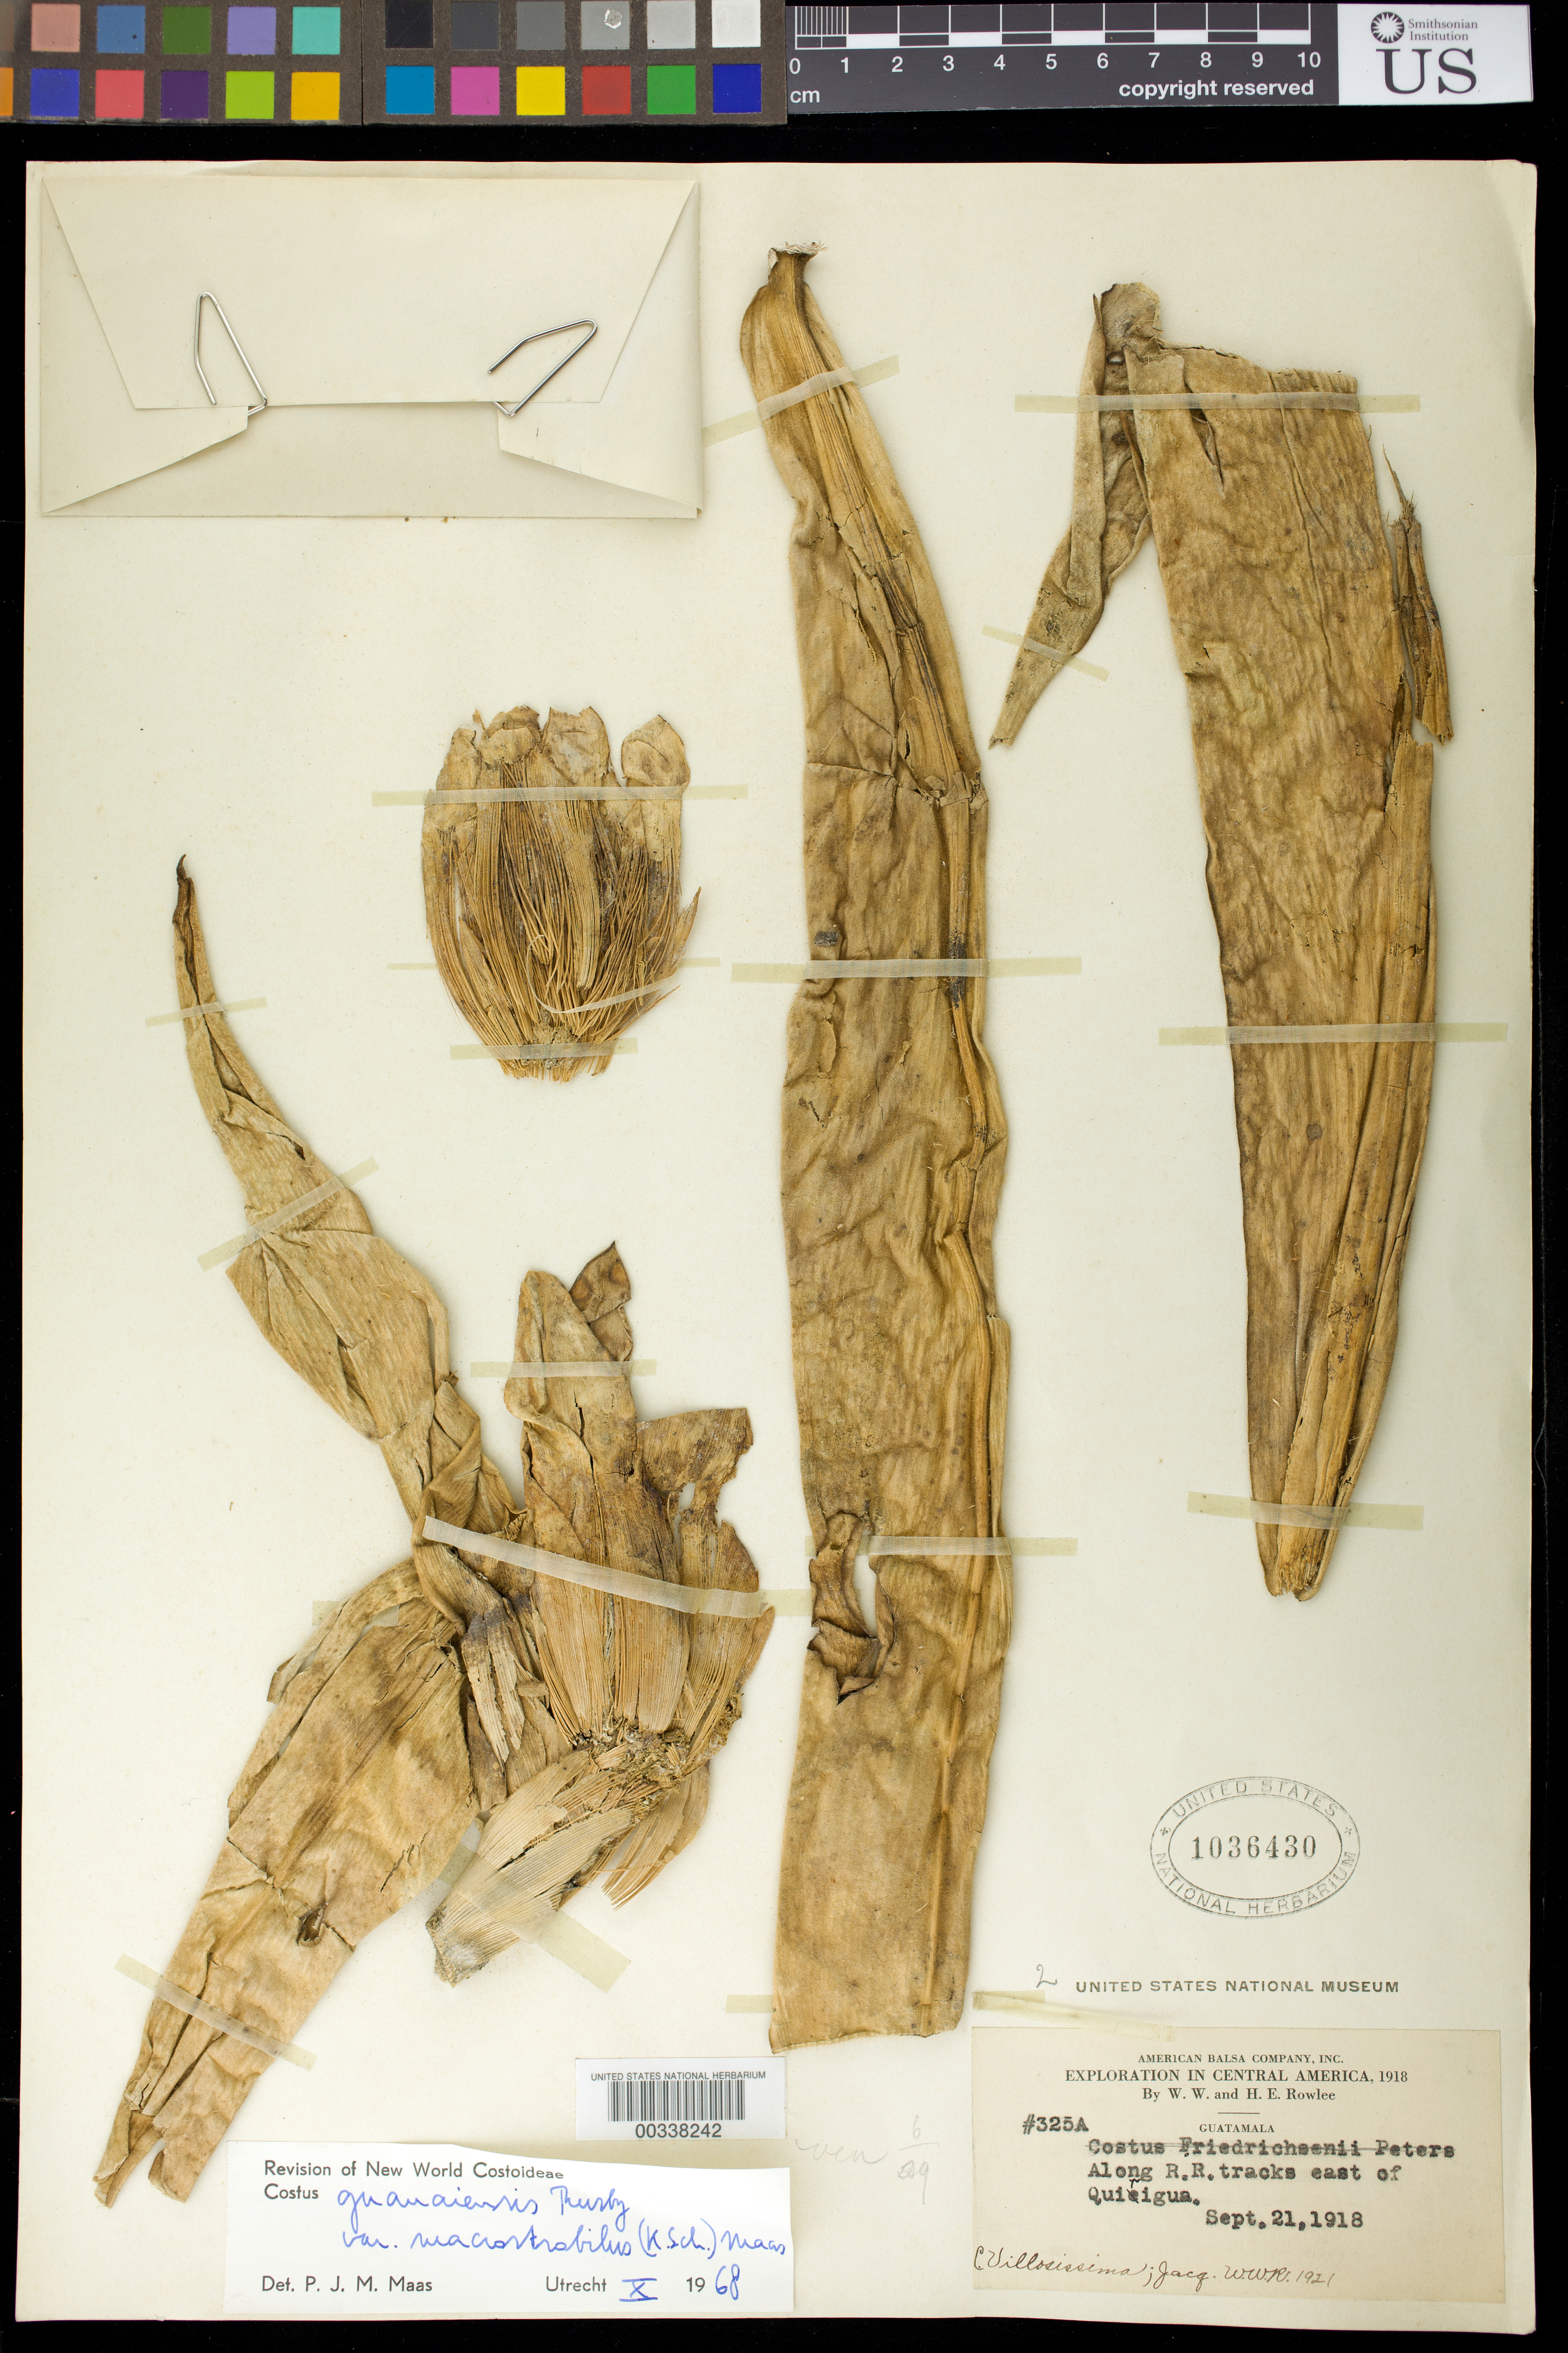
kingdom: Plantae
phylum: Tracheophyta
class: Liliopsida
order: Zingiberales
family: Costaceae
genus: Costus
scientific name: Costus guanaiensis var. macrostrobilis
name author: (K. Schum.) Maas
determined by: Maas, Paul J. M.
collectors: W. W. Rowlee & H. E. Rowlee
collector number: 325a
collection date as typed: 21 Sep 1918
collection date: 1918-09-21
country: Guatemala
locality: Along r.r. tracks E of Quiriguá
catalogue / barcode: US 1036430